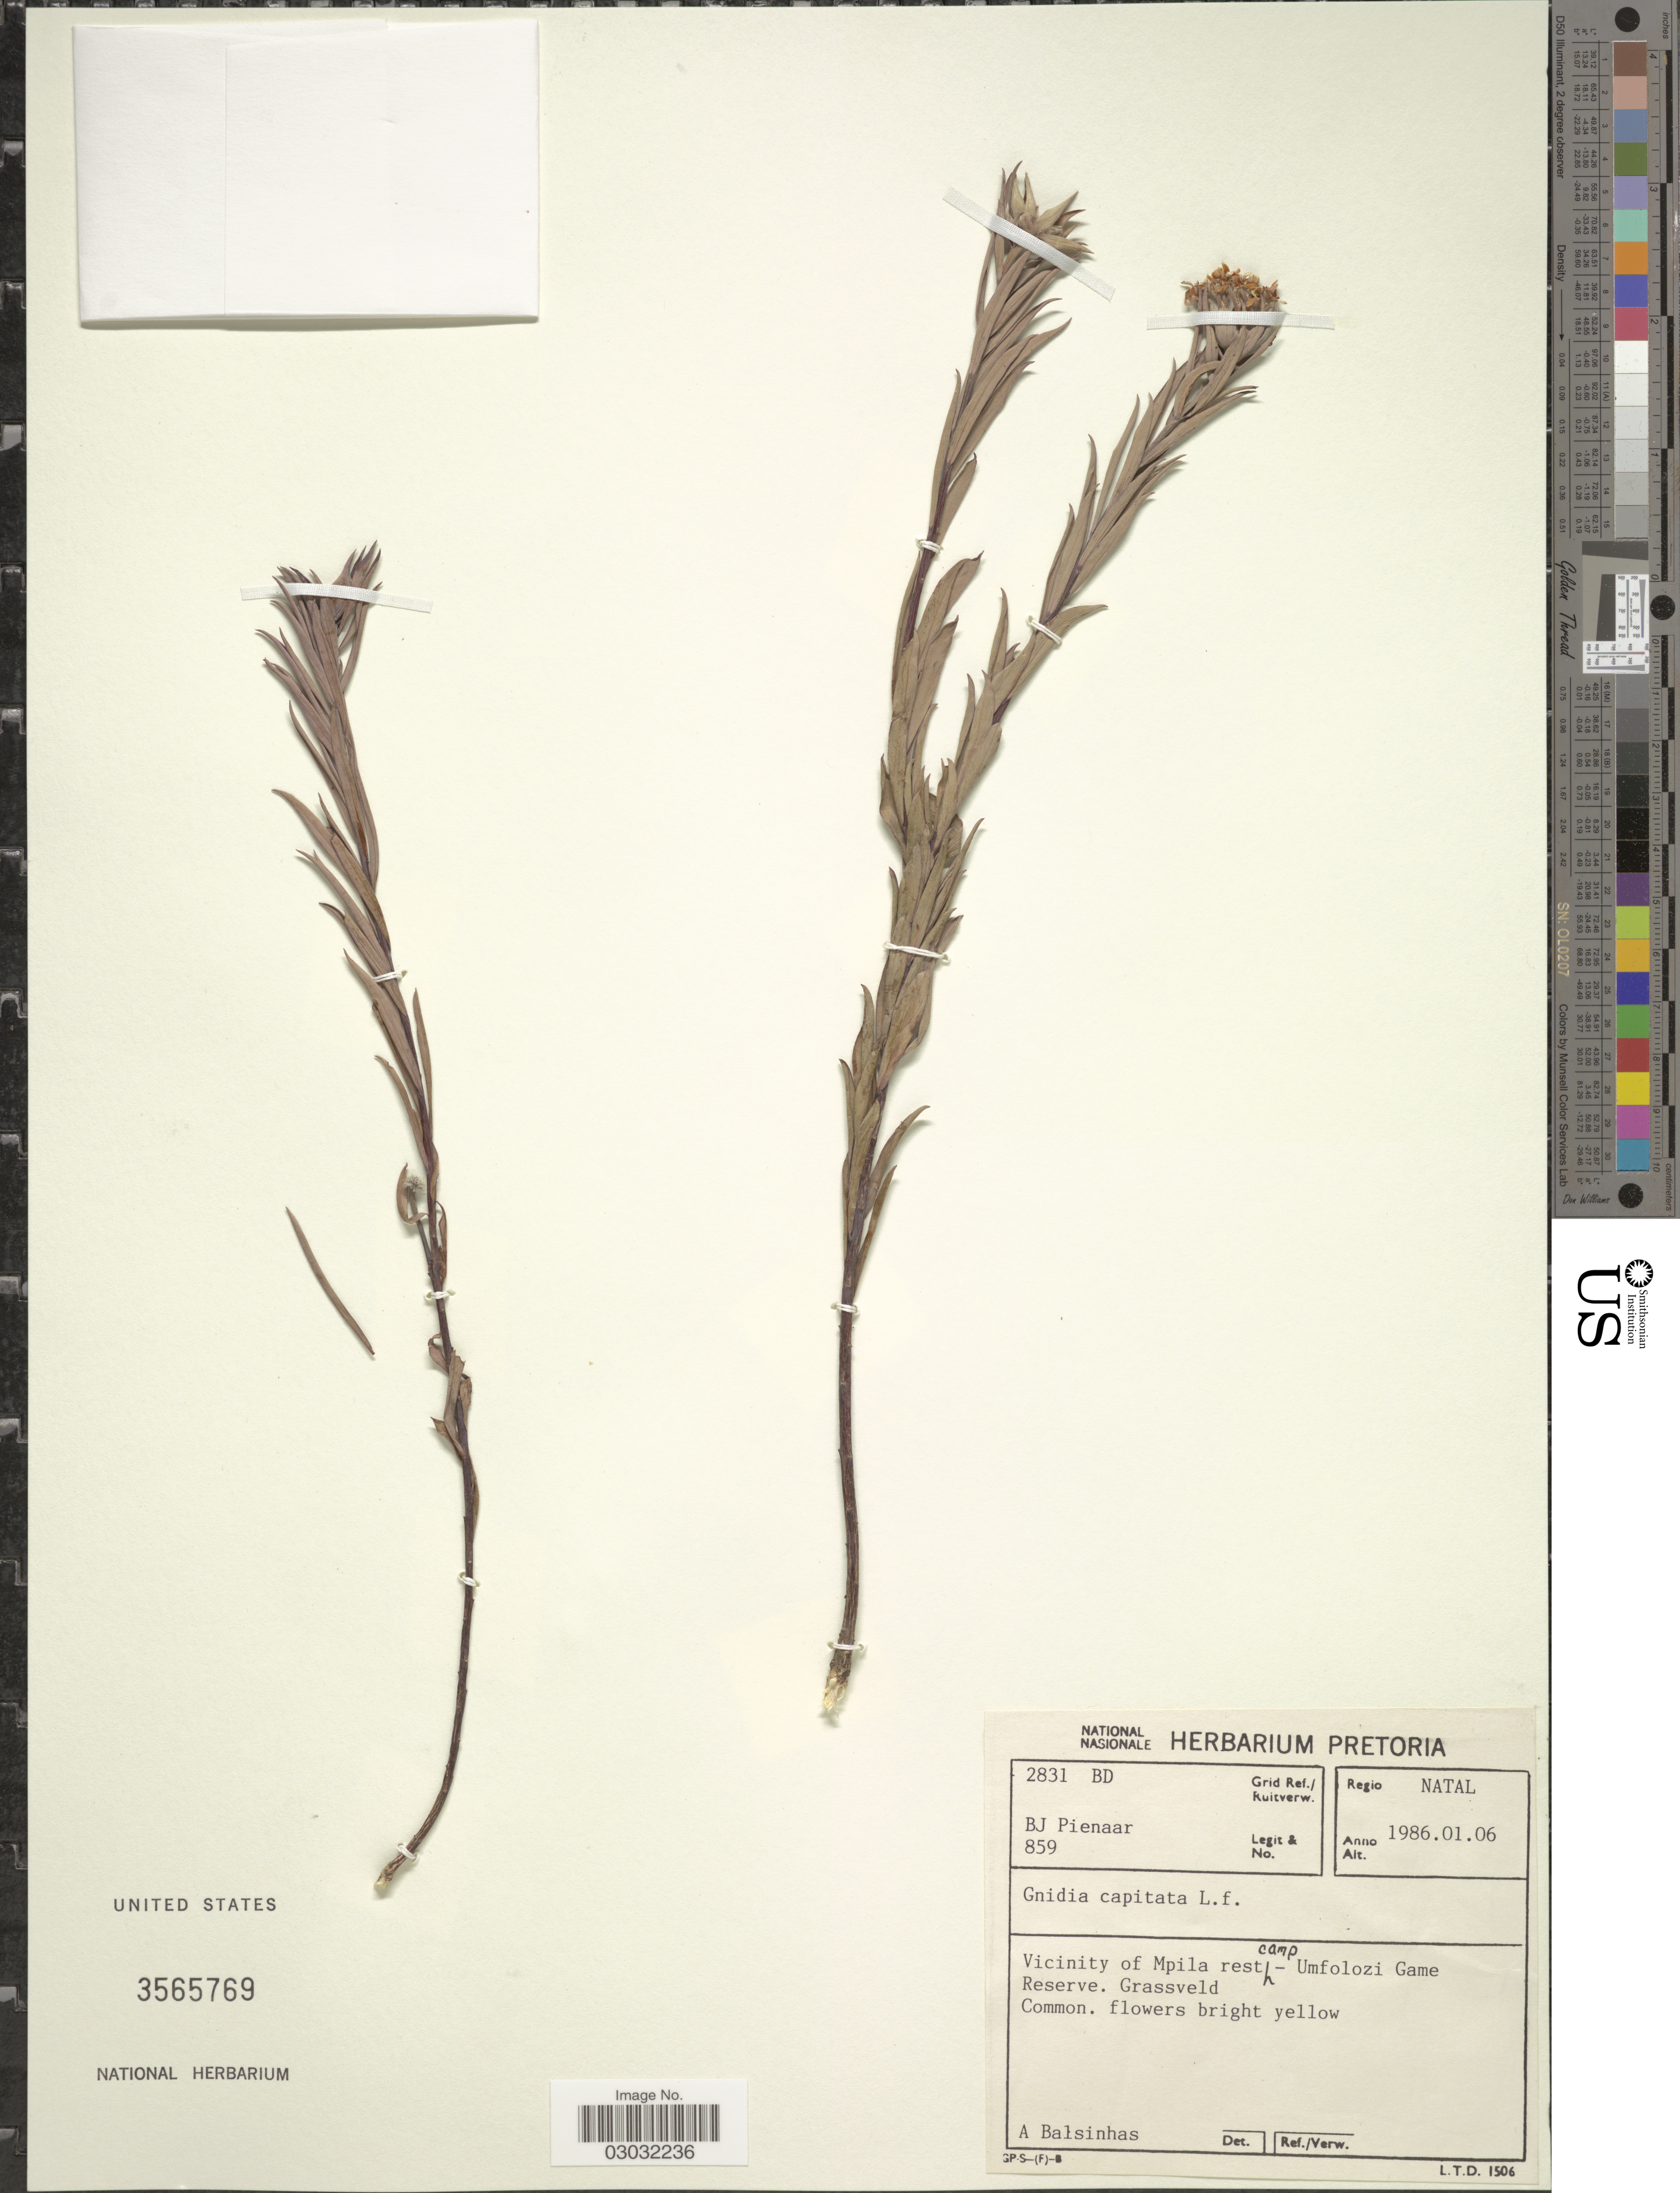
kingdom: Plantae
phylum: Tracheophyta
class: Magnoliopsida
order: Malvales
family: Thymelaeaceae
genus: Lasiosiphon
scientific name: Lasiosiphon capitatus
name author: (L. f.) Burtt Davy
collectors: B. Pienaar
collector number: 859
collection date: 1986-01-06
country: South Africa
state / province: KwaZulu-Natal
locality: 2831 BD Grid Ref./Ruitverw. Regio Natal. Vicinity of Mpila rest camp - Umfolozi Game Reserve.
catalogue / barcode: US 3565769